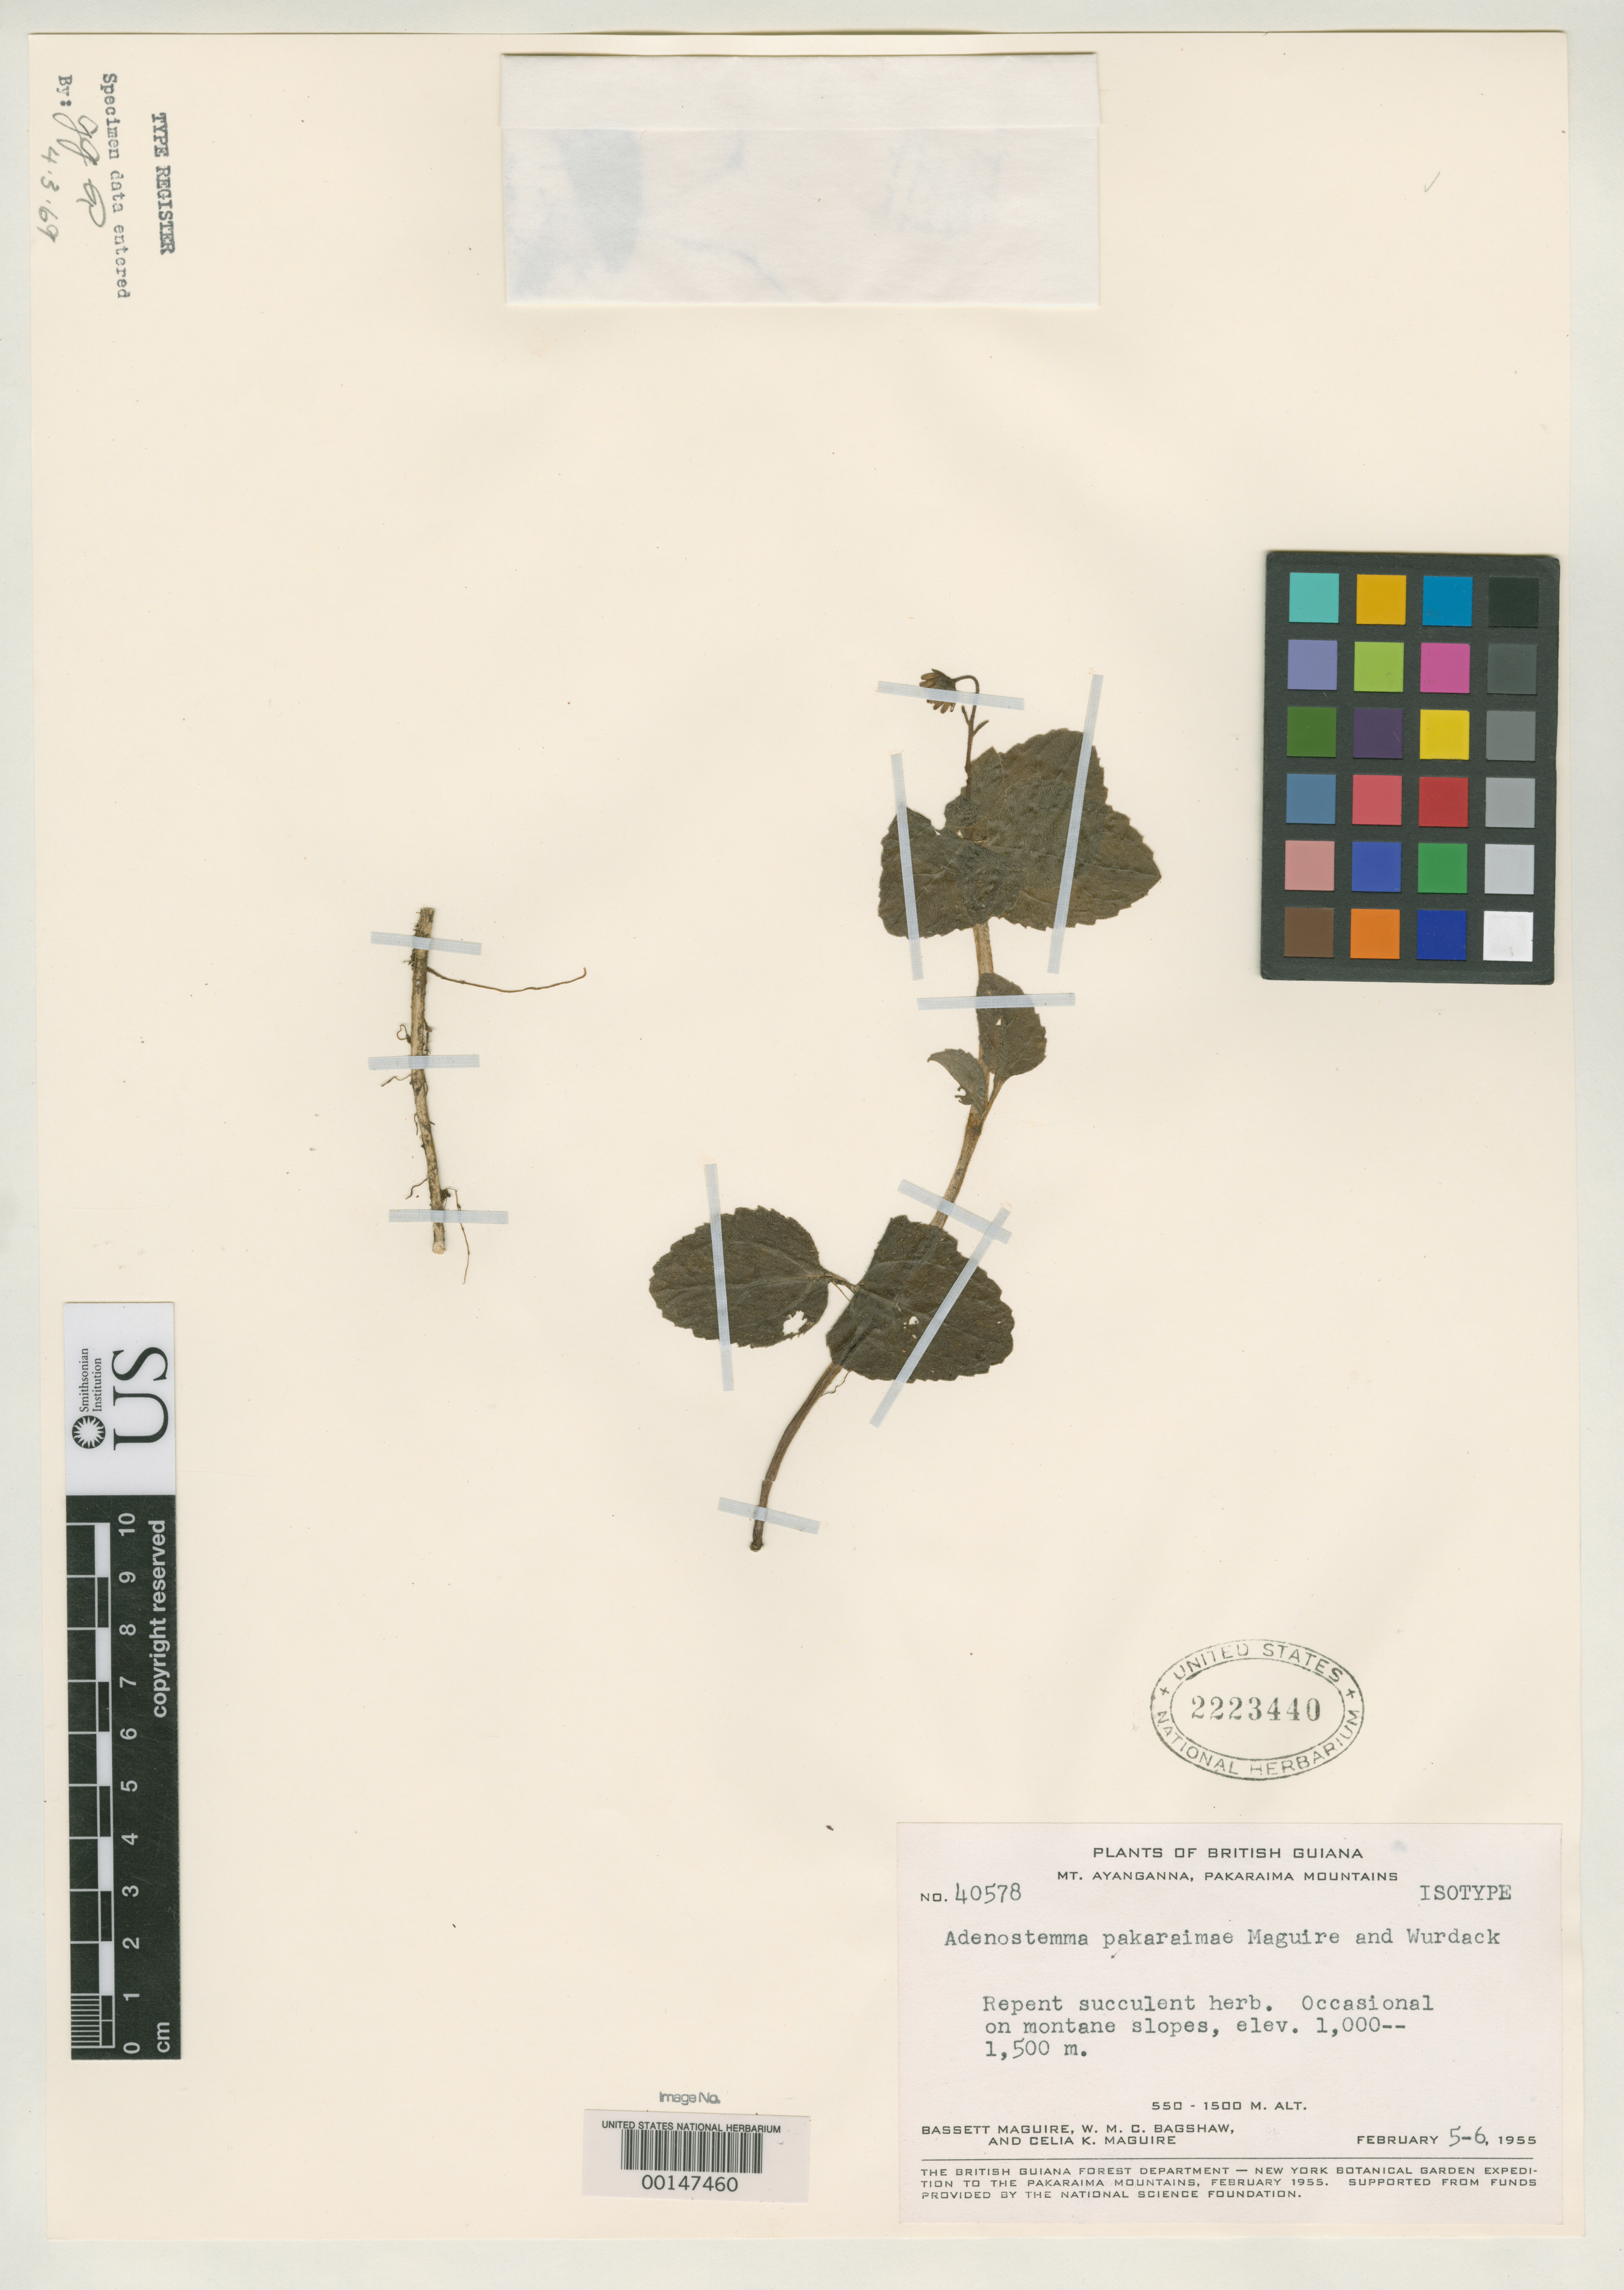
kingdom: Plantae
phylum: Tracheophyta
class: Magnoliopsida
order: Asterales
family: Asteraceae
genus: Adenostemma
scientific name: Adenostemma pakaraimae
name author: Maguire & Wurdack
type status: Isotype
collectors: B. Maguire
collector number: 40578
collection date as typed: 05 Feb 1955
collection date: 1955-02-05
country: Guyana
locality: Mount Ayanganna.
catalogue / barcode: US 2223440